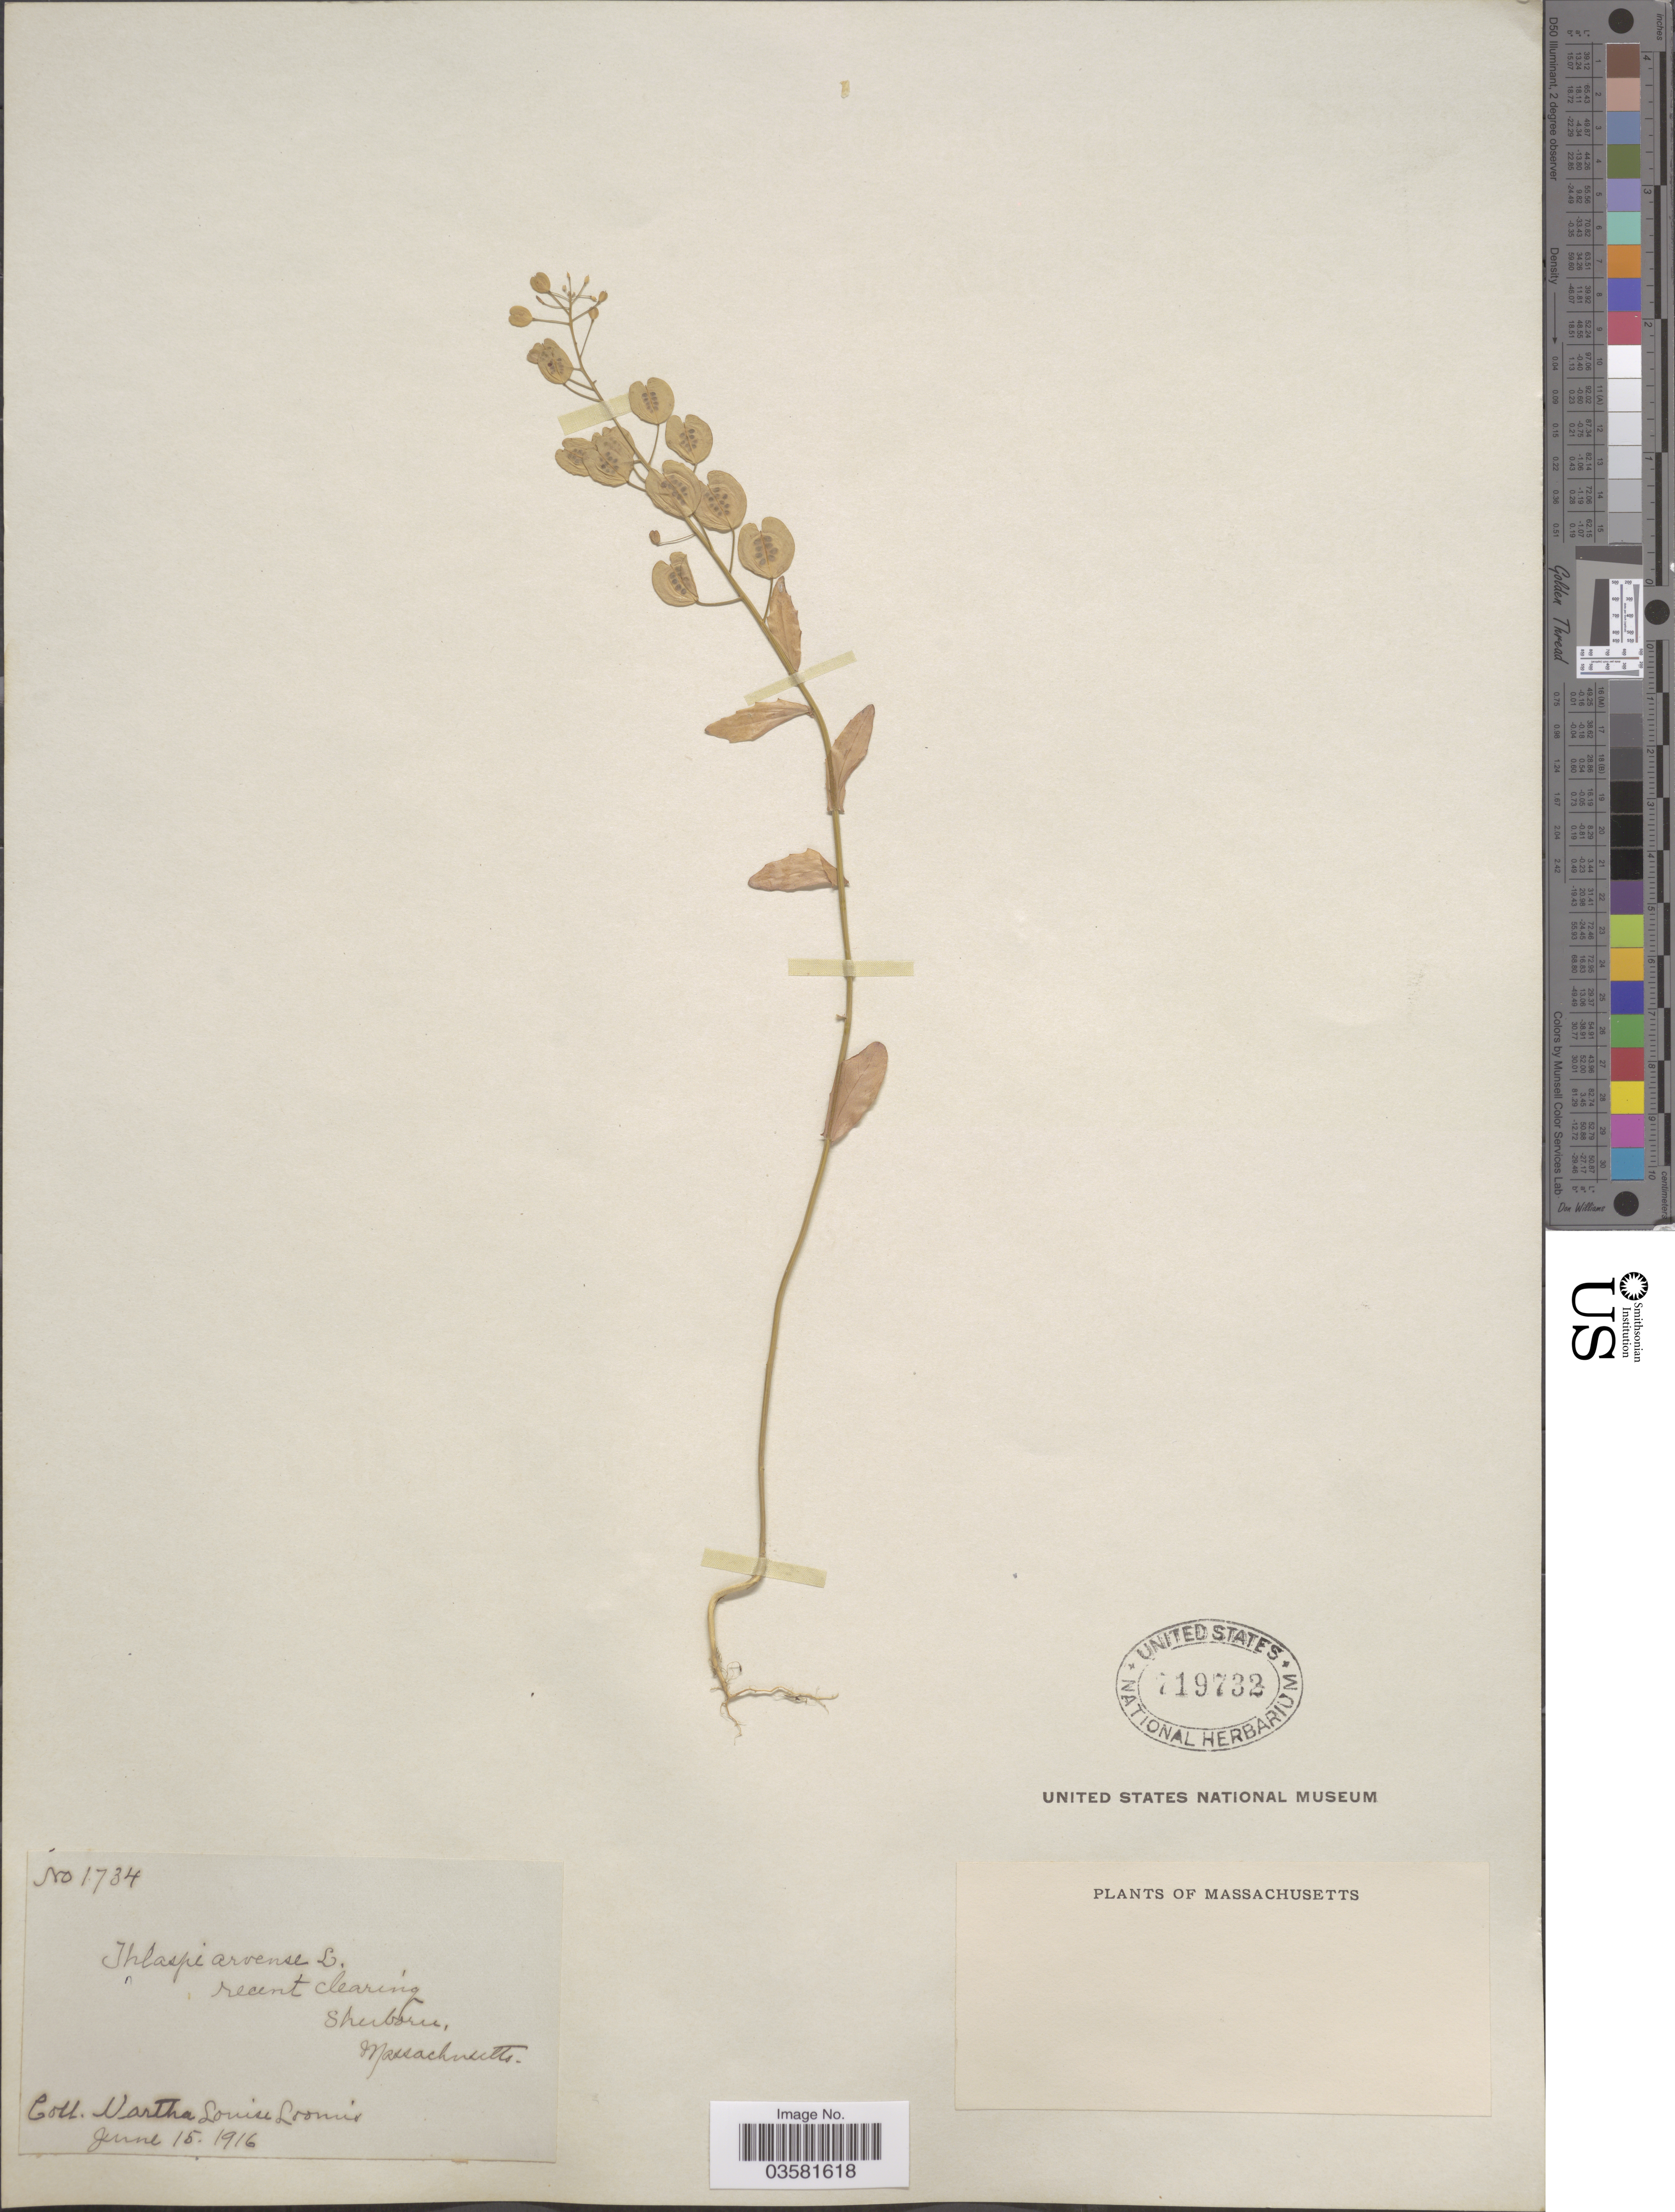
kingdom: Plantae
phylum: Tracheophyta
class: Magnoliopsida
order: Brassicales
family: Brassicaceae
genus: Thlaspi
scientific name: Thlaspi arvense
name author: L.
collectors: M. L. Loomis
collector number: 1734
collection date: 1916-06-15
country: United States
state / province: Massachusetts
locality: Sherborn.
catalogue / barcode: US 719732